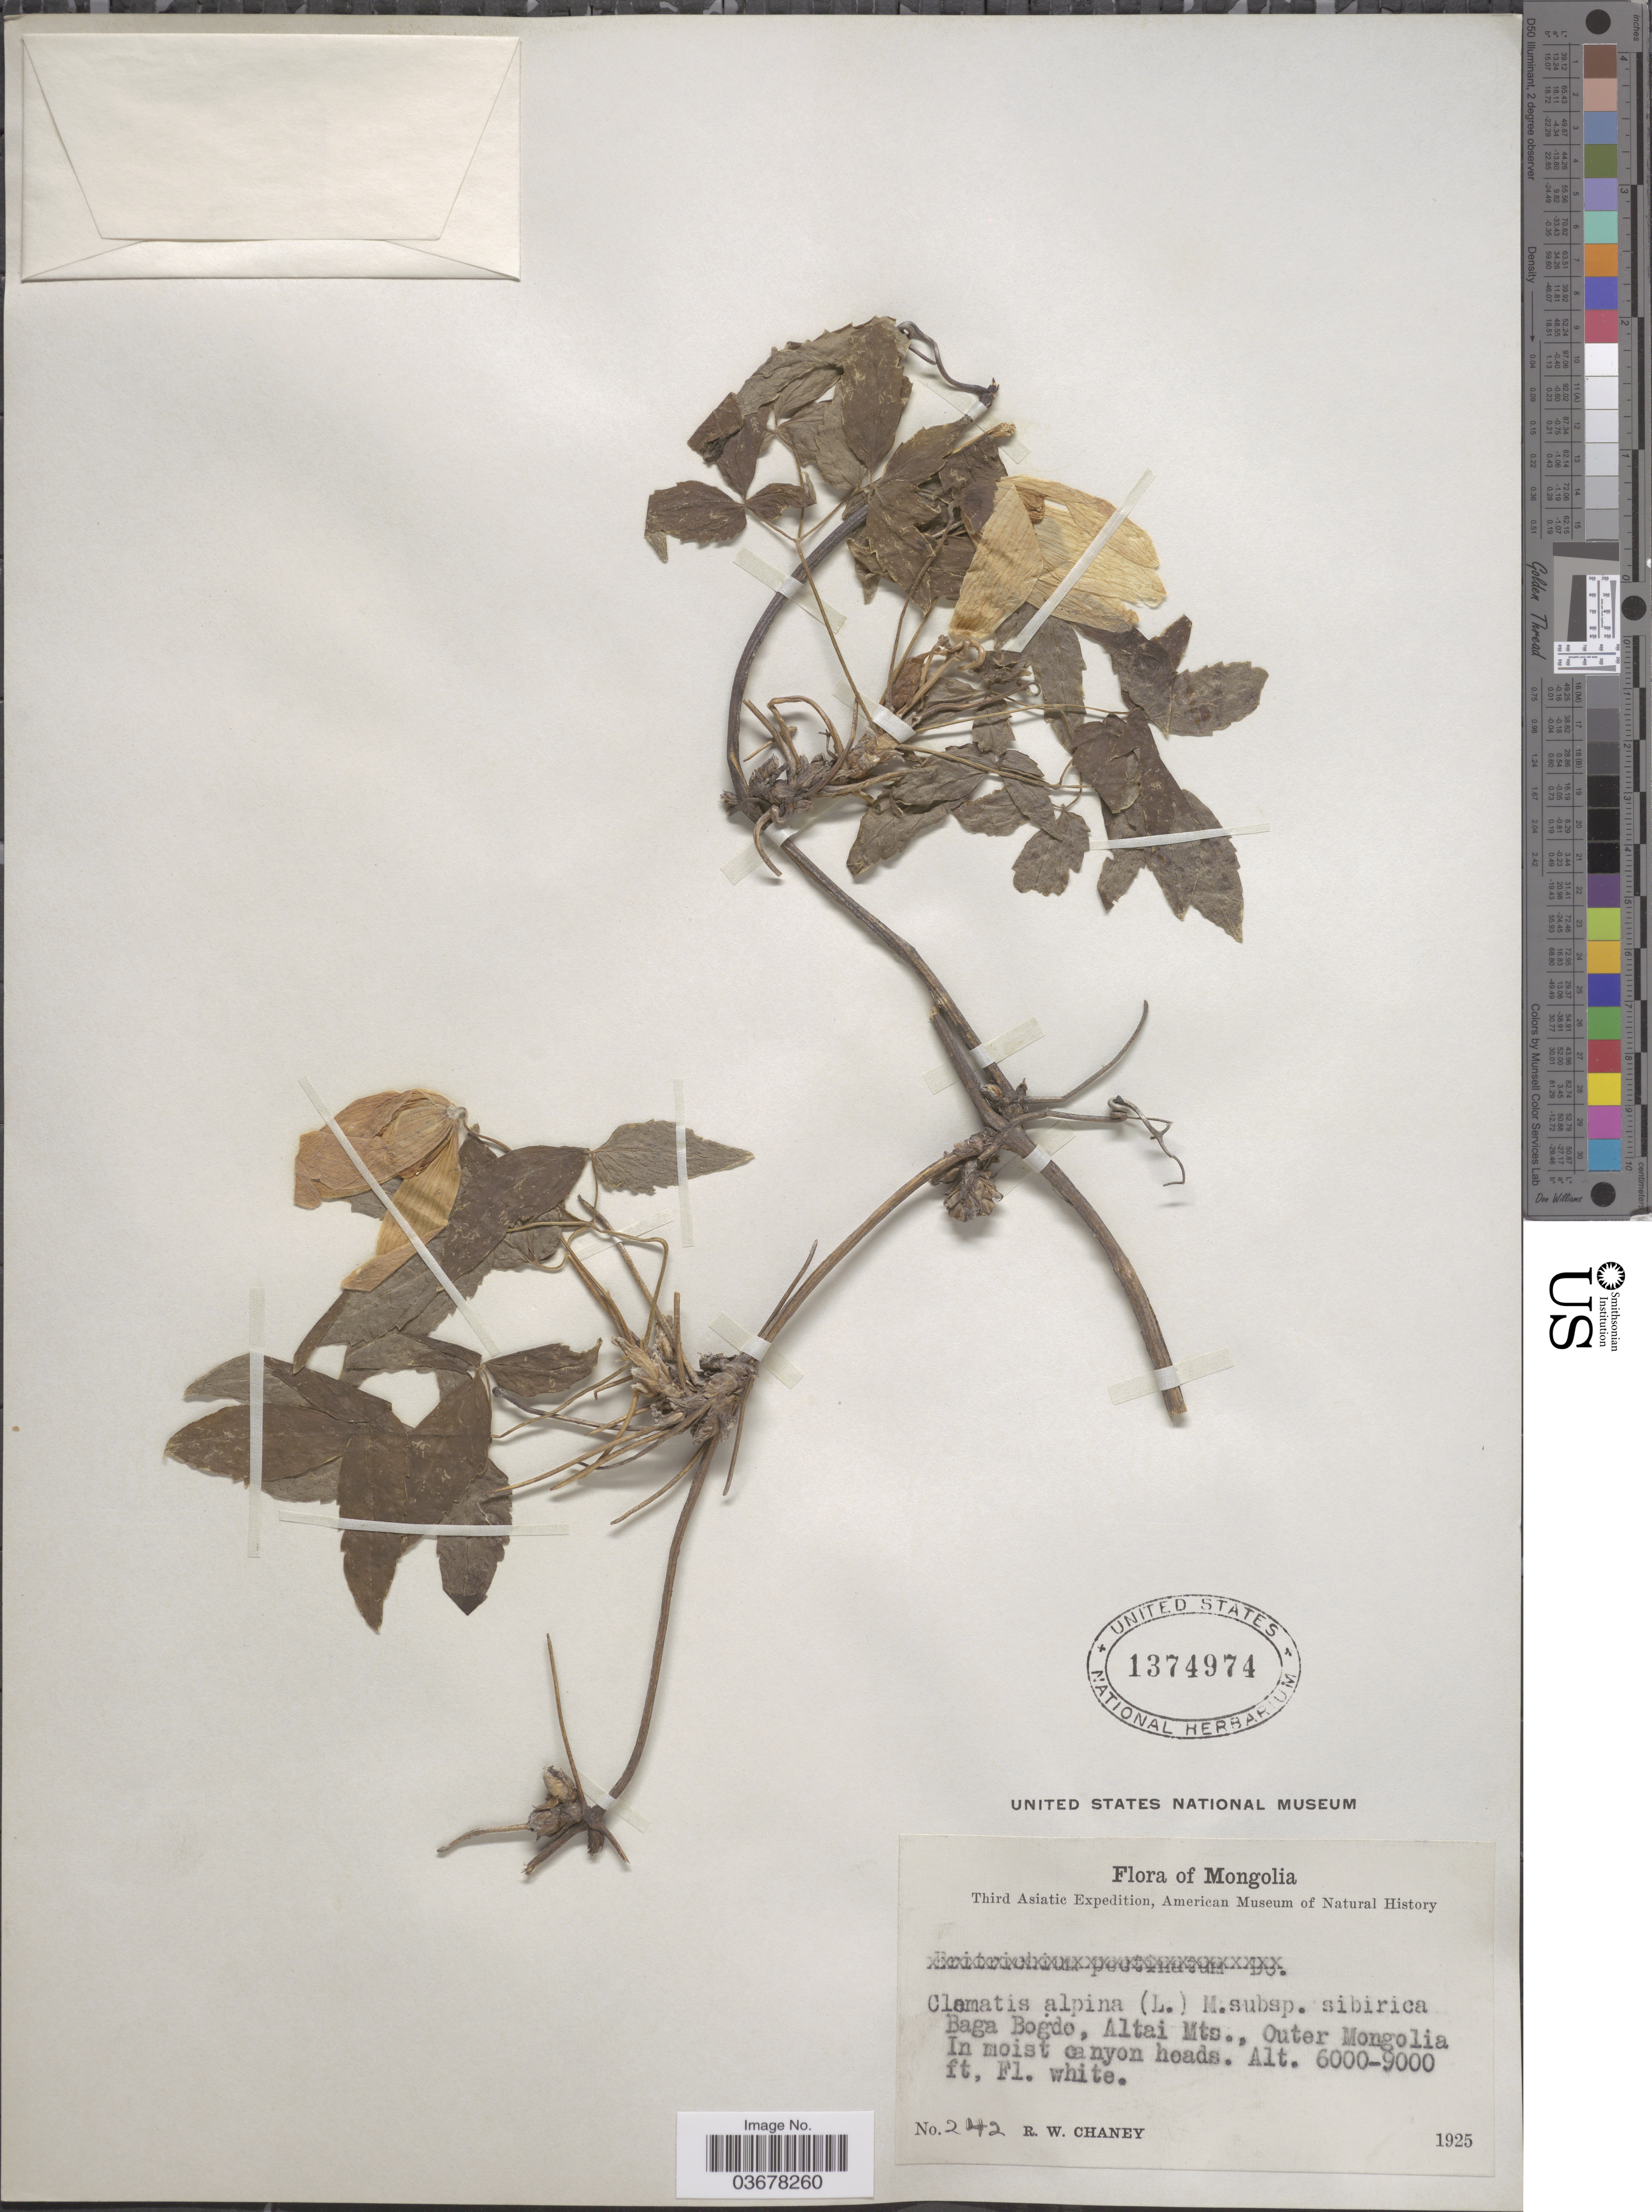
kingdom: Plantae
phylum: Tracheophyta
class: Magnoliopsida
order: Ranunculales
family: Ranunculaceae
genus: Clematis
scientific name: Clematis alpina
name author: (L.) Mill.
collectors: R. Chaney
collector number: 242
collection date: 1925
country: Mongolia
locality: Baga Bogdo, Altai Mts., Outer Mongolia.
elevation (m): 1829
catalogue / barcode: US 1374974